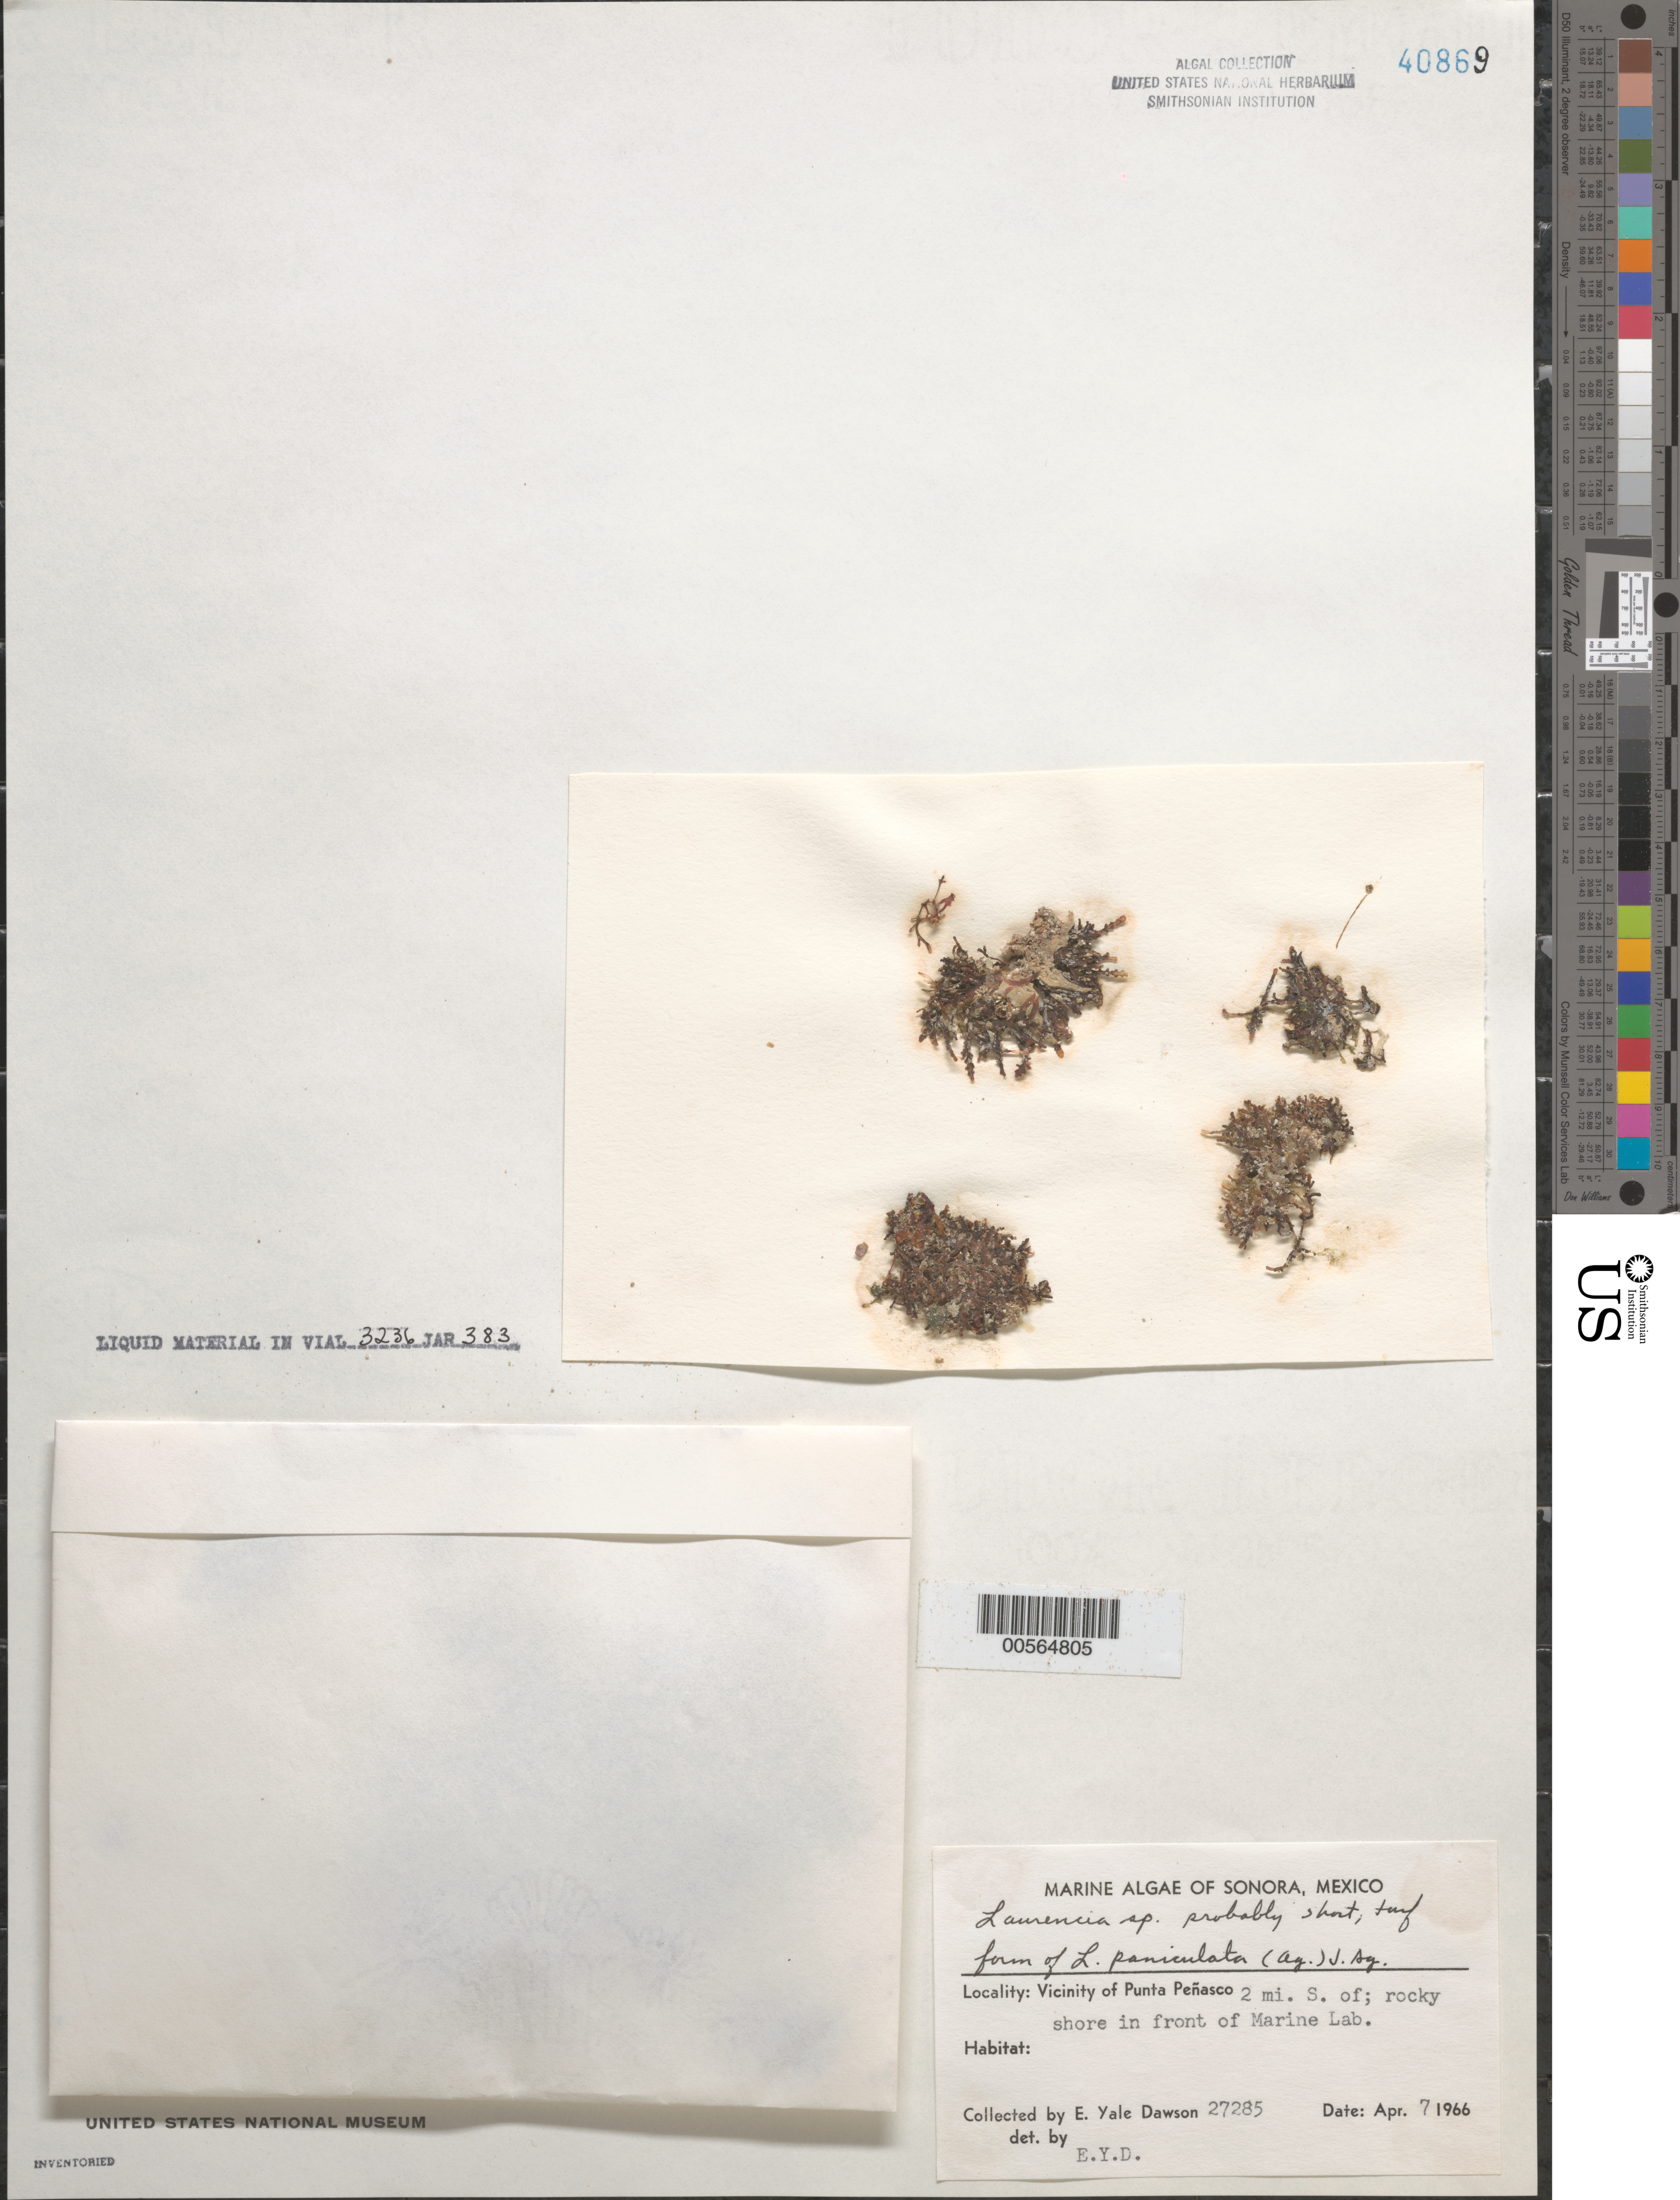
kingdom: Plantae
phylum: Rhodophyta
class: Florideophyceae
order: Ceramiales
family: Rhodomelaceae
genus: Palisada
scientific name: Palisada thuyoides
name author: (Kützing) Cassano et al.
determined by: Algae name updating Project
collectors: E. Y. Dawson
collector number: EYD 27285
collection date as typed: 07 Apr 1966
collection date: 1966-04-07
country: Mexico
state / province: Sonora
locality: Marine laboratory shore, 2 miles south of Punta Penasco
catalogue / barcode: US 40869